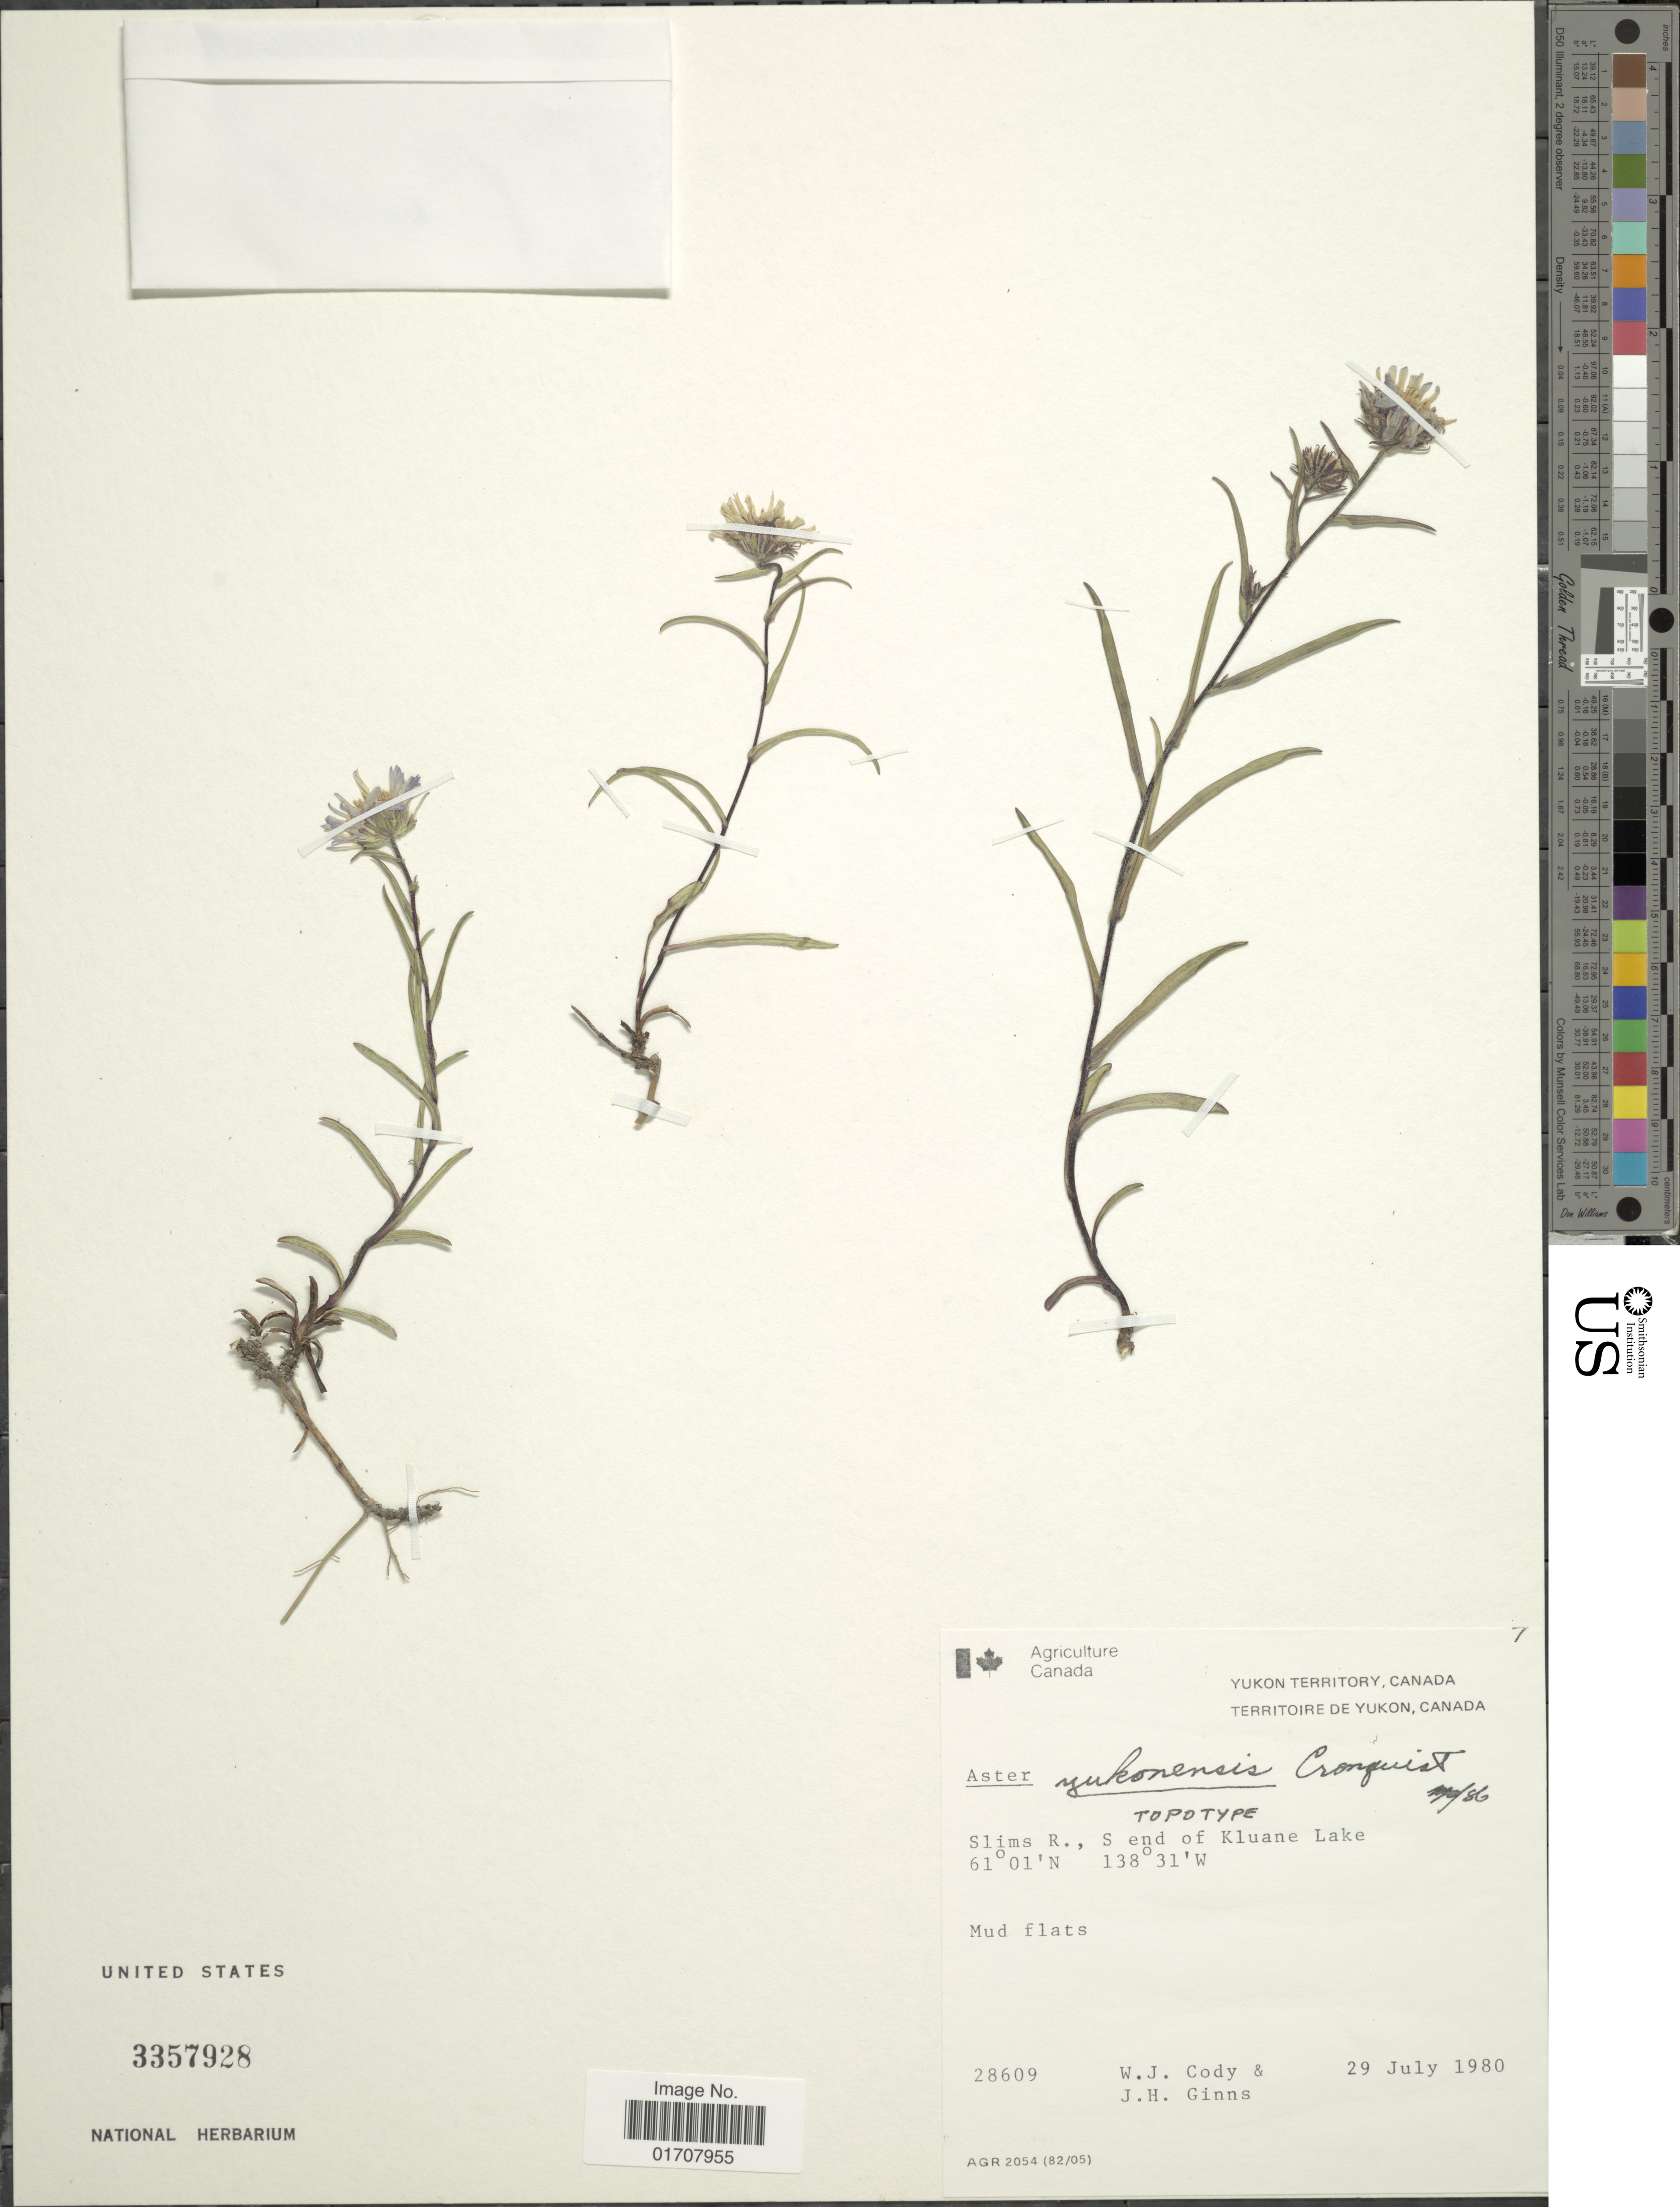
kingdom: Plantae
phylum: Tracheophyta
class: Magnoliopsida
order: Asterales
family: Asteraceae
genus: Symphyotrichum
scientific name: Symphyotrichum yukonensis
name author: (Cronquist) G.L. Nesom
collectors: W. Cody & J. Ginns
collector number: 28609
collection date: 1980-07-29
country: Canada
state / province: Yukon Territory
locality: Slims R., S end of Kluane Lake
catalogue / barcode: US 3357928